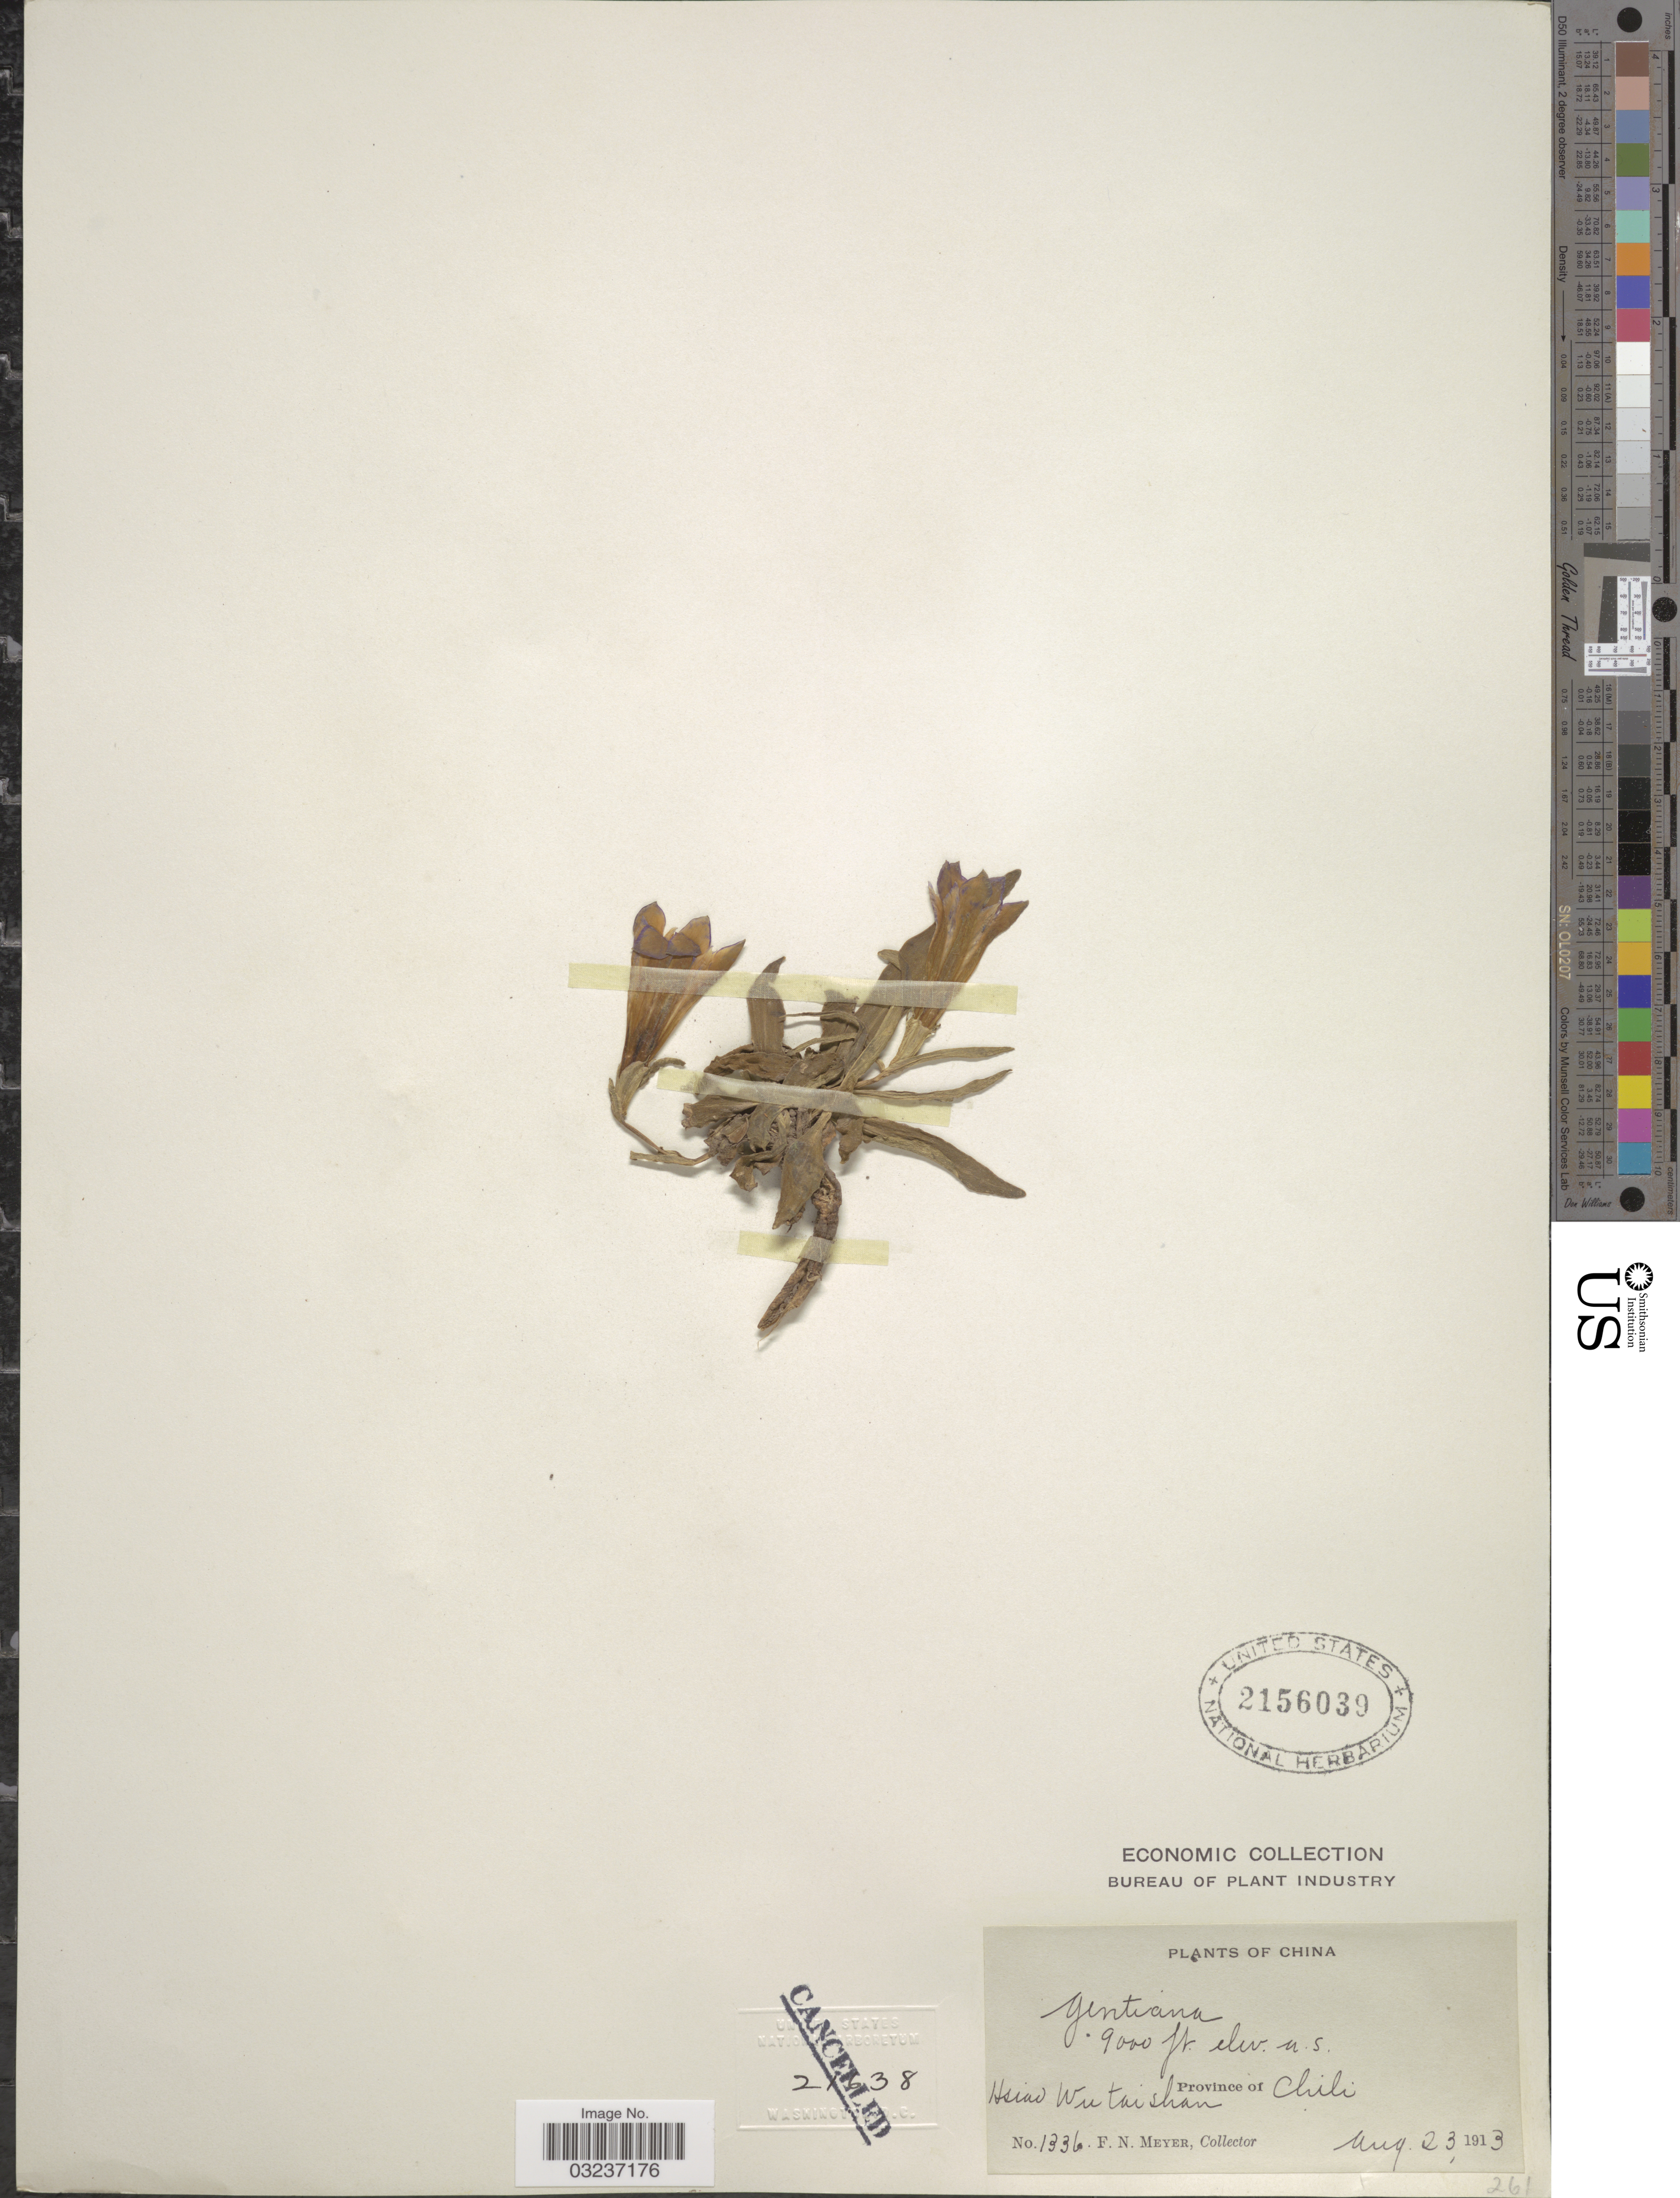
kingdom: Plantae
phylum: Tracheophyta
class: Magnoliopsida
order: Gentianales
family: Gentianaceae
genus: Gentiana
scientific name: Gentiana sp.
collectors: F. N. Meyer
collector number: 1336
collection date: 1913-08-23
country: China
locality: Province of Chili. Hsiao Wu tai shan.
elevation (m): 2743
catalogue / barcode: US 2156039